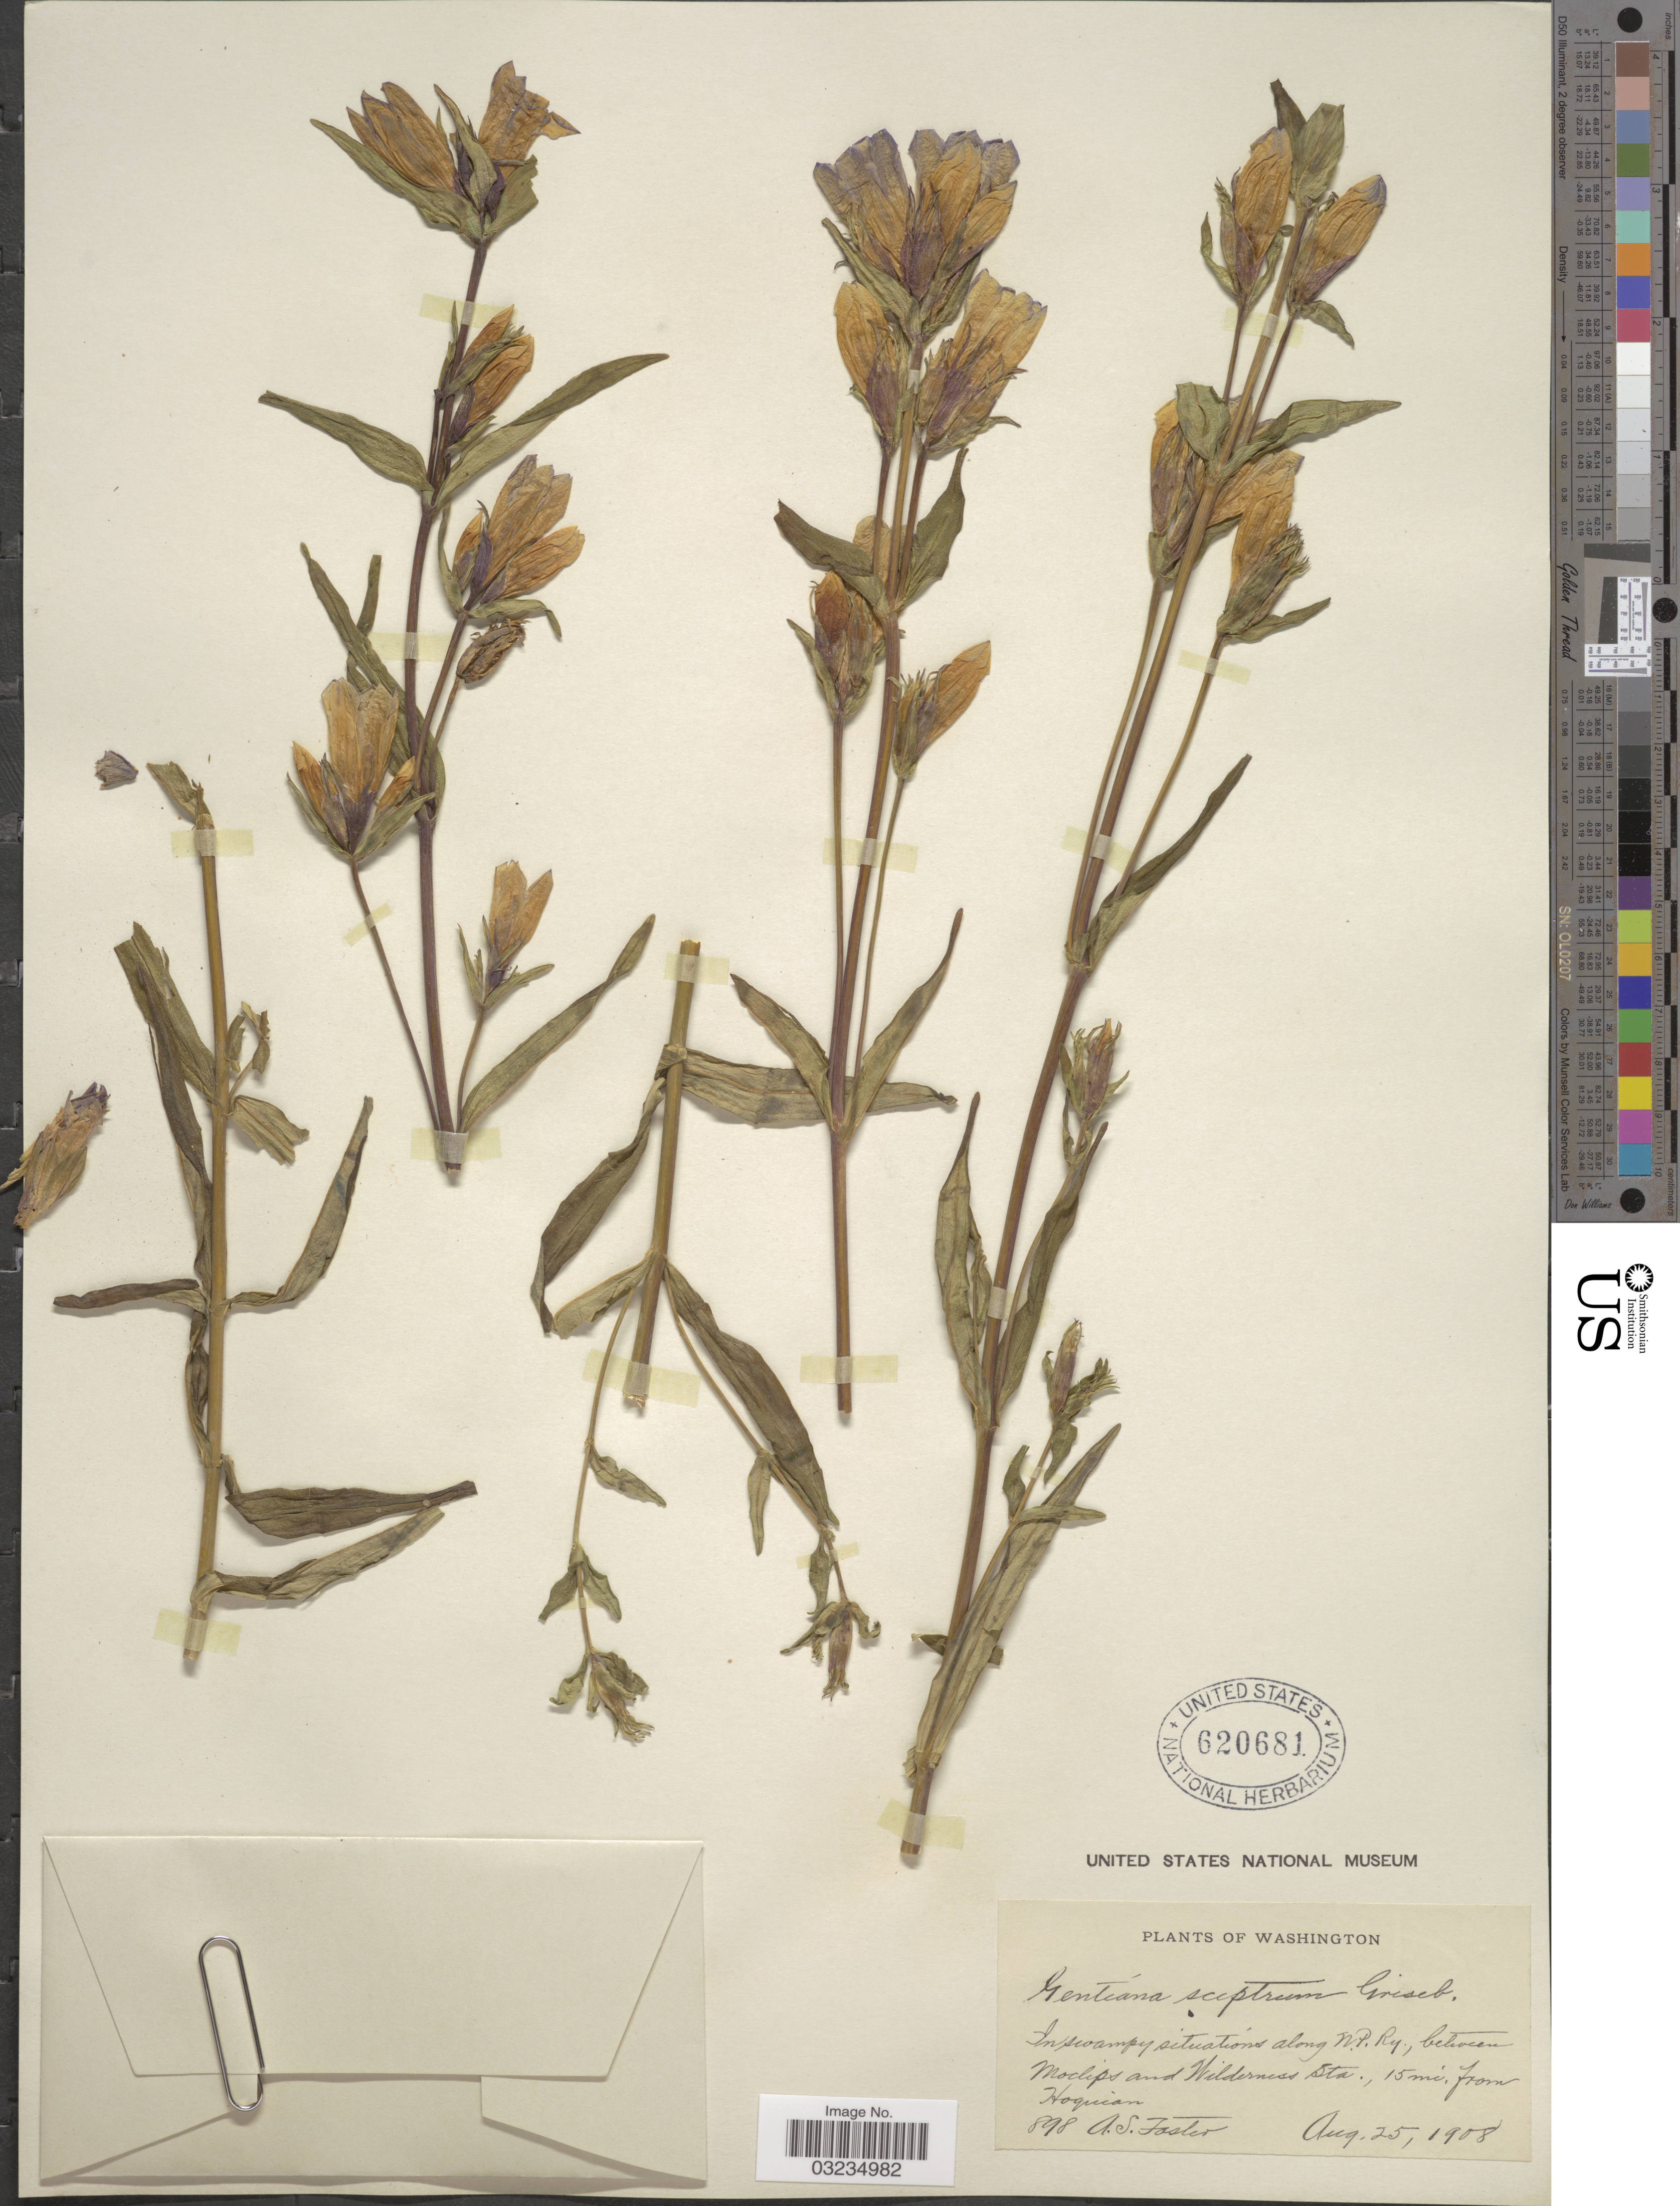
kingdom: Plantae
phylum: Tracheophyta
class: Magnoliopsida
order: Gentianales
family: Gentianaceae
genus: Gentiana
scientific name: Gentiana sceptrum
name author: Griseb.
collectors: A. Faster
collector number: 898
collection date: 1908-08-25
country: United States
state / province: Washington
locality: In swampy situations along W.P. Ry., between Moclips and Wilderness Sta., 15 mi. from Hoquian.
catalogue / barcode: US 620681